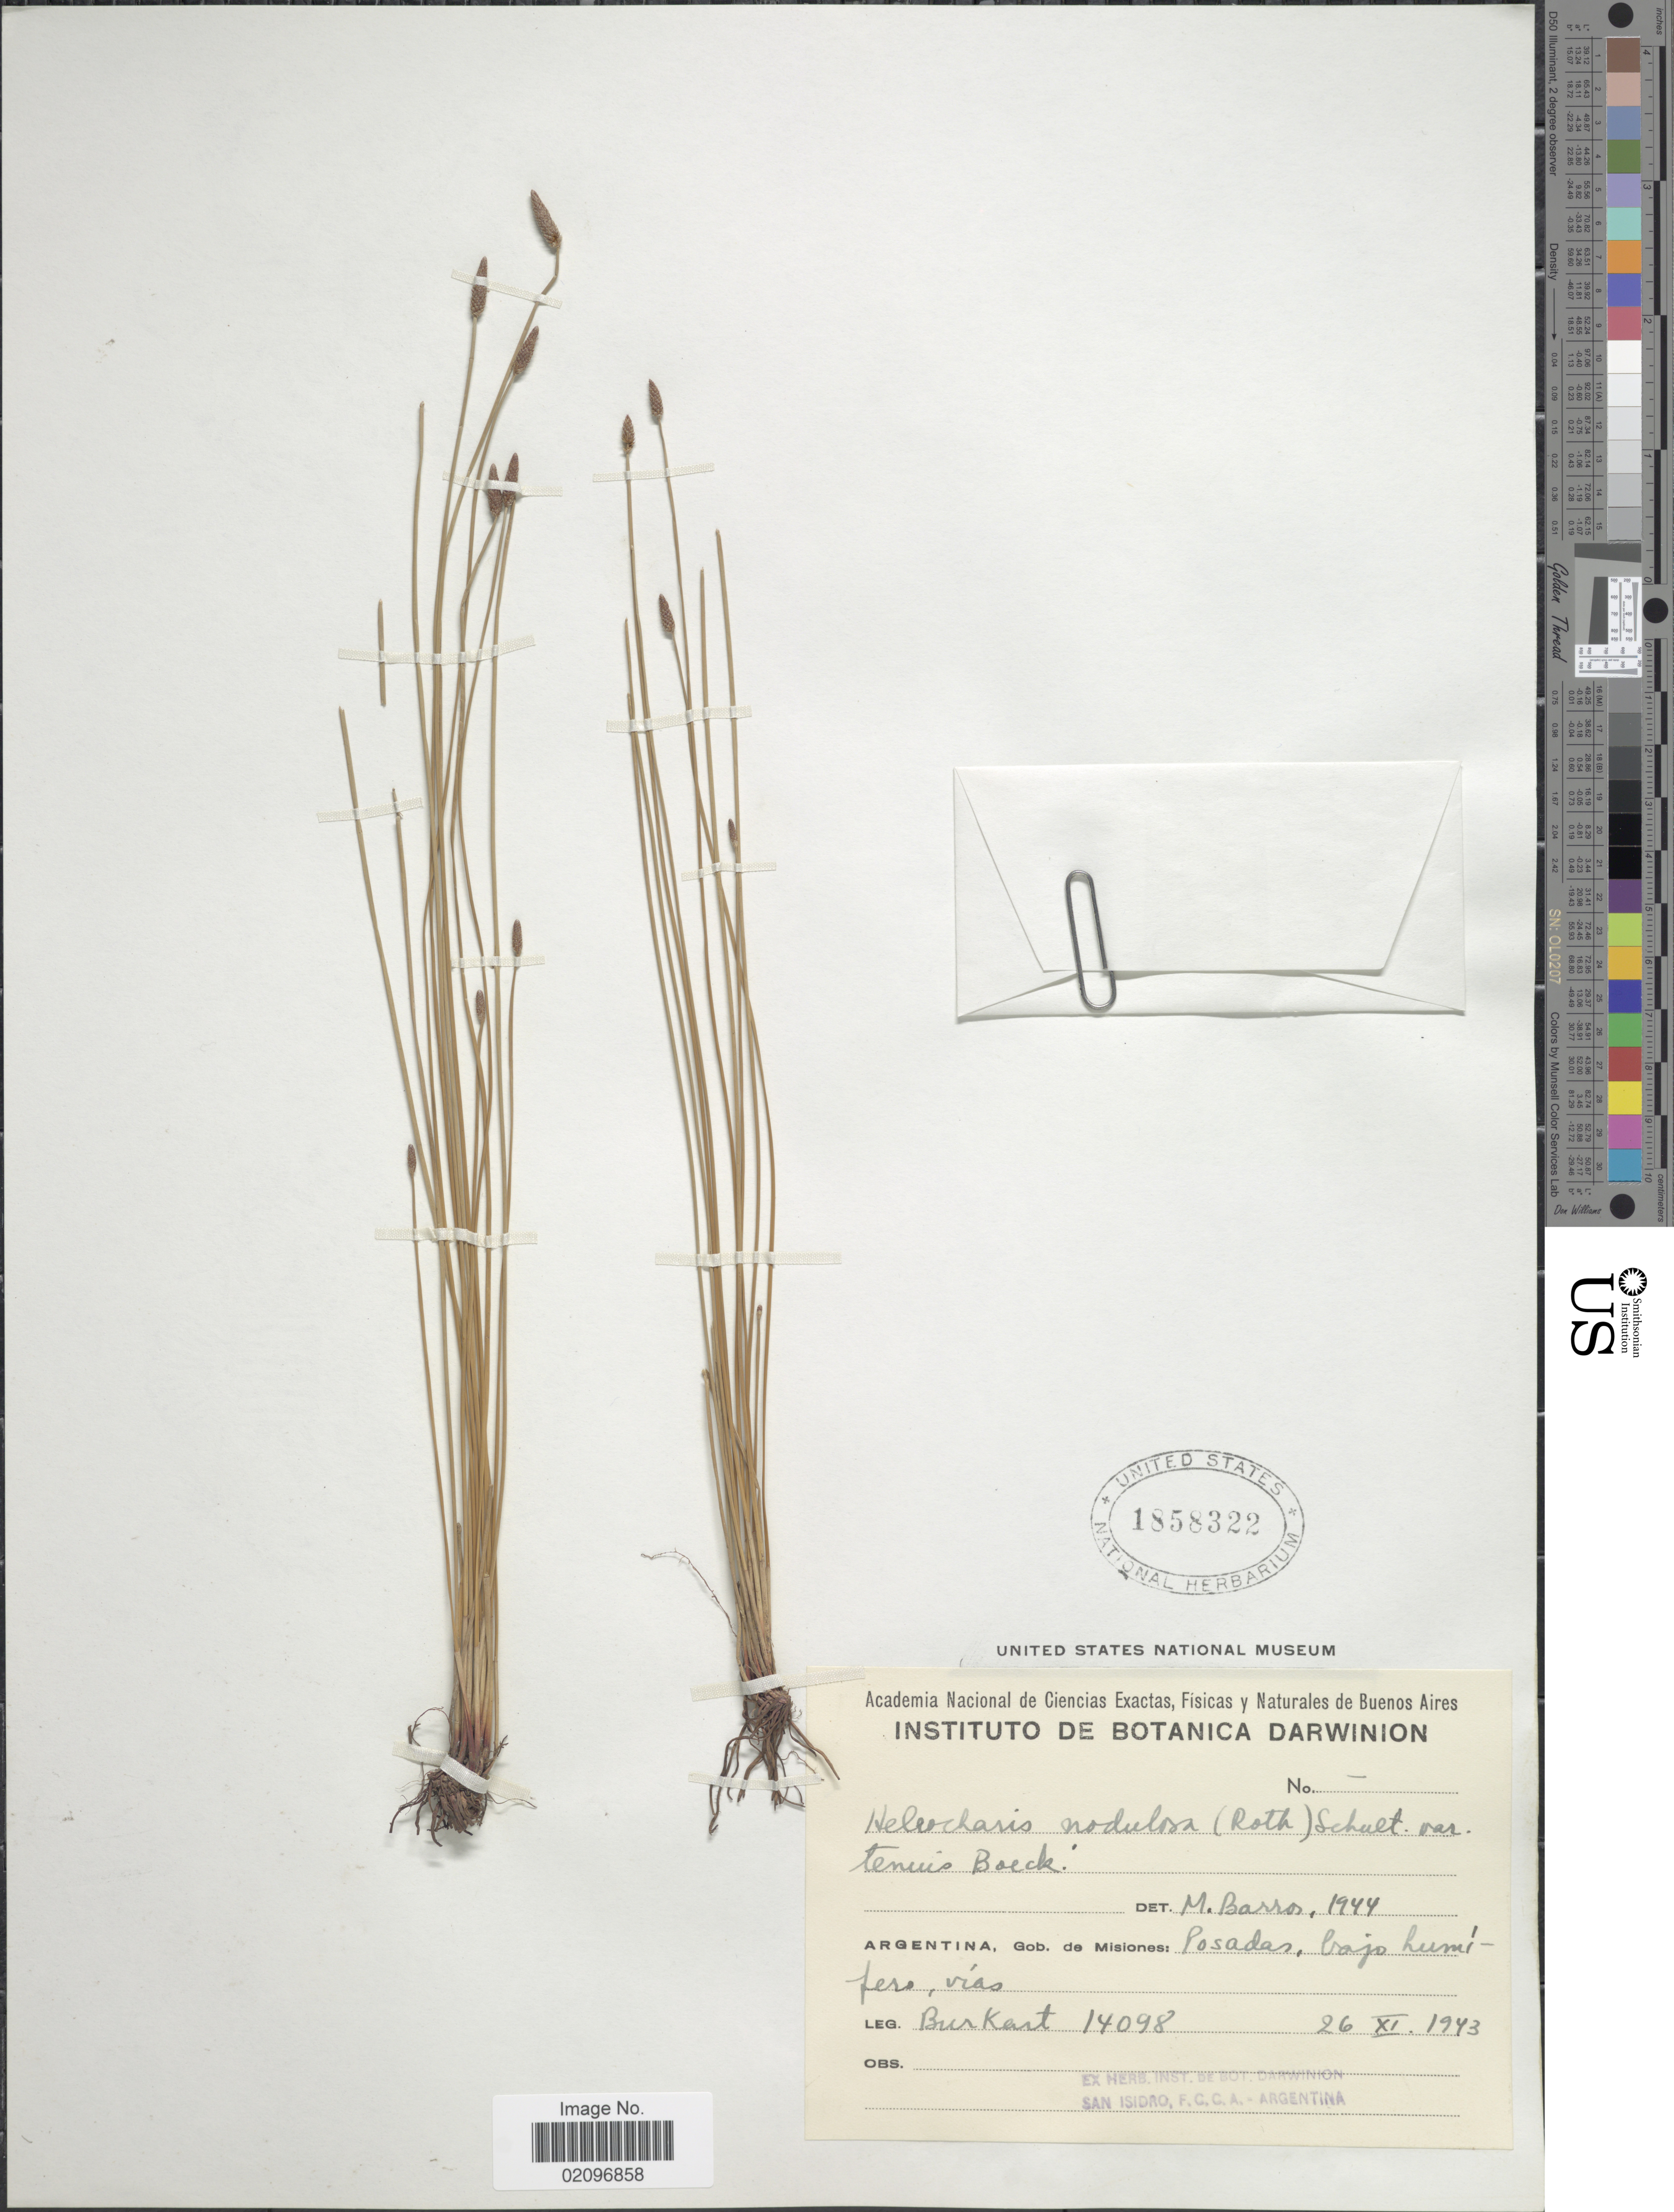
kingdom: Plantae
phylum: Tracheophyta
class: Liliopsida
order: Poales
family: Cyperaceae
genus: Eleocharis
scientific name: Eleocharis montana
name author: (Kunth) Roem. & Schult.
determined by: Strong, Mark T., (BOT), Smithsonian Institution - National Museum of Natural History (UNITED STATES)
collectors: -- Burkart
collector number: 14098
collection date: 1943-11-26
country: Argentina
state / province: Misiones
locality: Argentina, Gob. de Misiones: Posadas.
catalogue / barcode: US 1858322